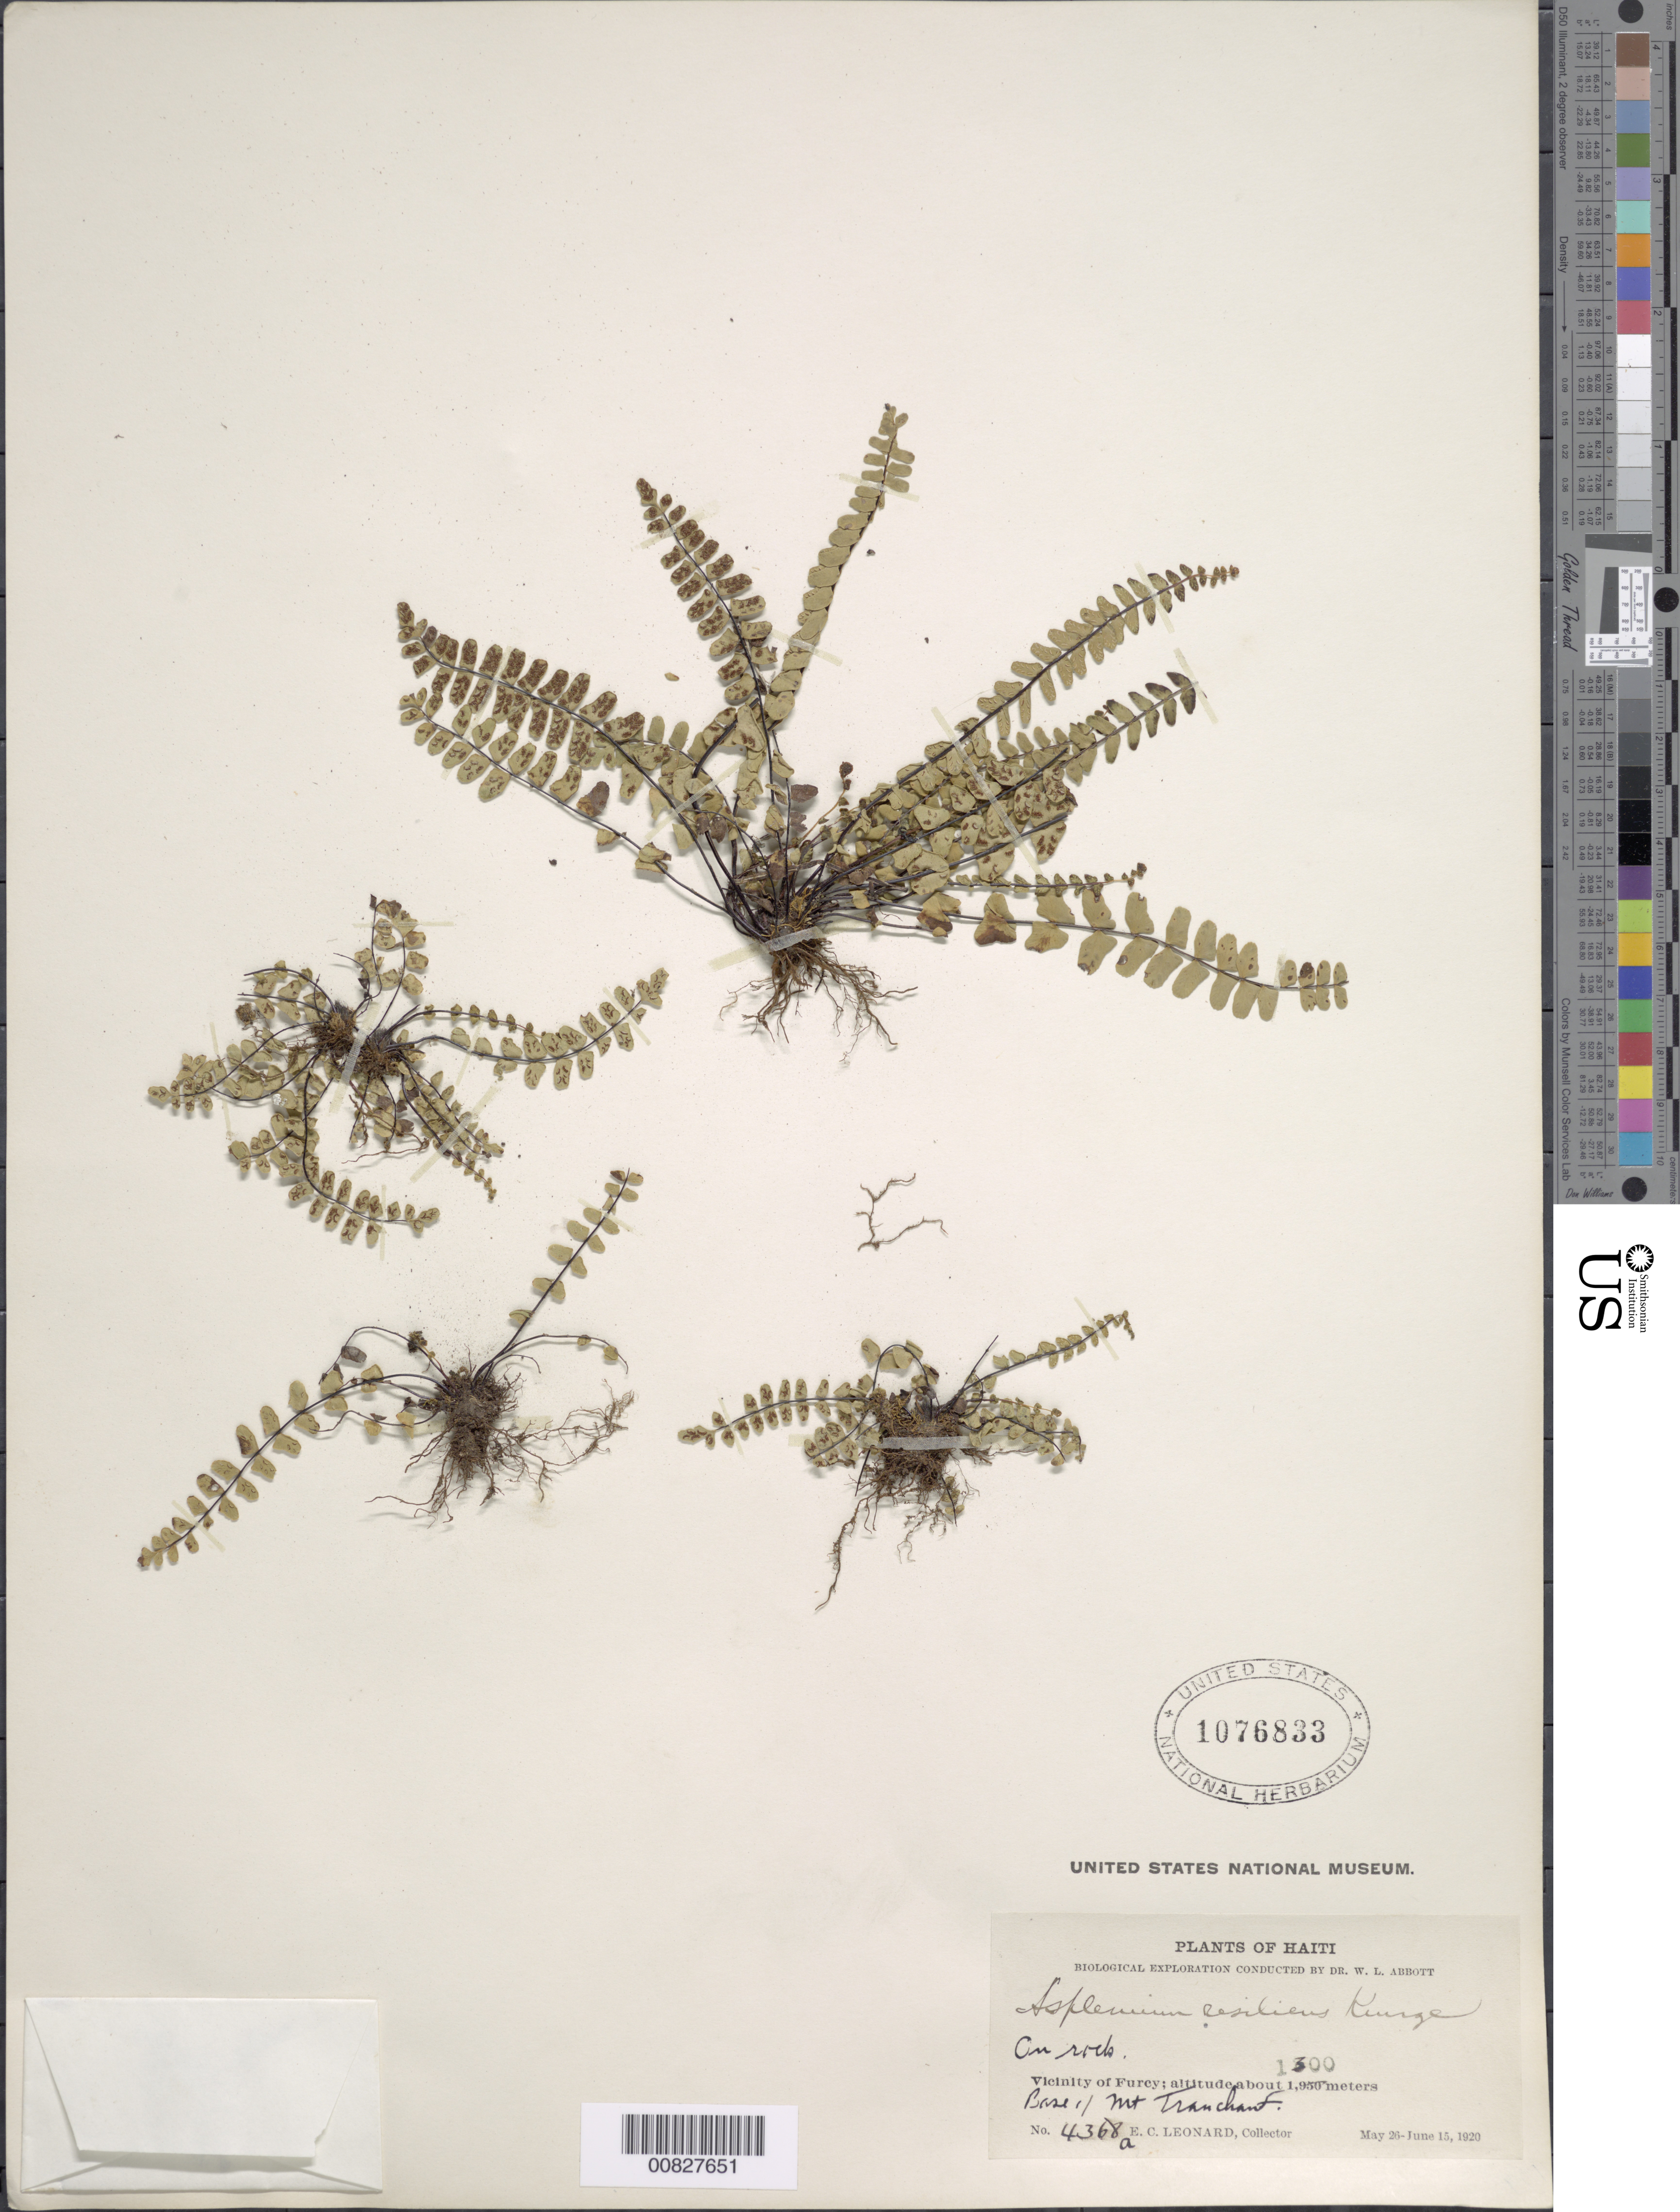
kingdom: Plantae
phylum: Tracheophyta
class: Polypodiopsida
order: Polypodiales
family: Aspleniaceae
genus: Asplenium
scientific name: Asplenium resiliens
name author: Kunze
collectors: E. C. Leonard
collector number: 4368a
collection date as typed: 26 May 1920 to 15 Jun 1920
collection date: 1920-05-26/1920-06-15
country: Haiti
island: Hispaniola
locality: Furcy vicinity, base of Mt. Tranchant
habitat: On rock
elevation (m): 1300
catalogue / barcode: US 1076833